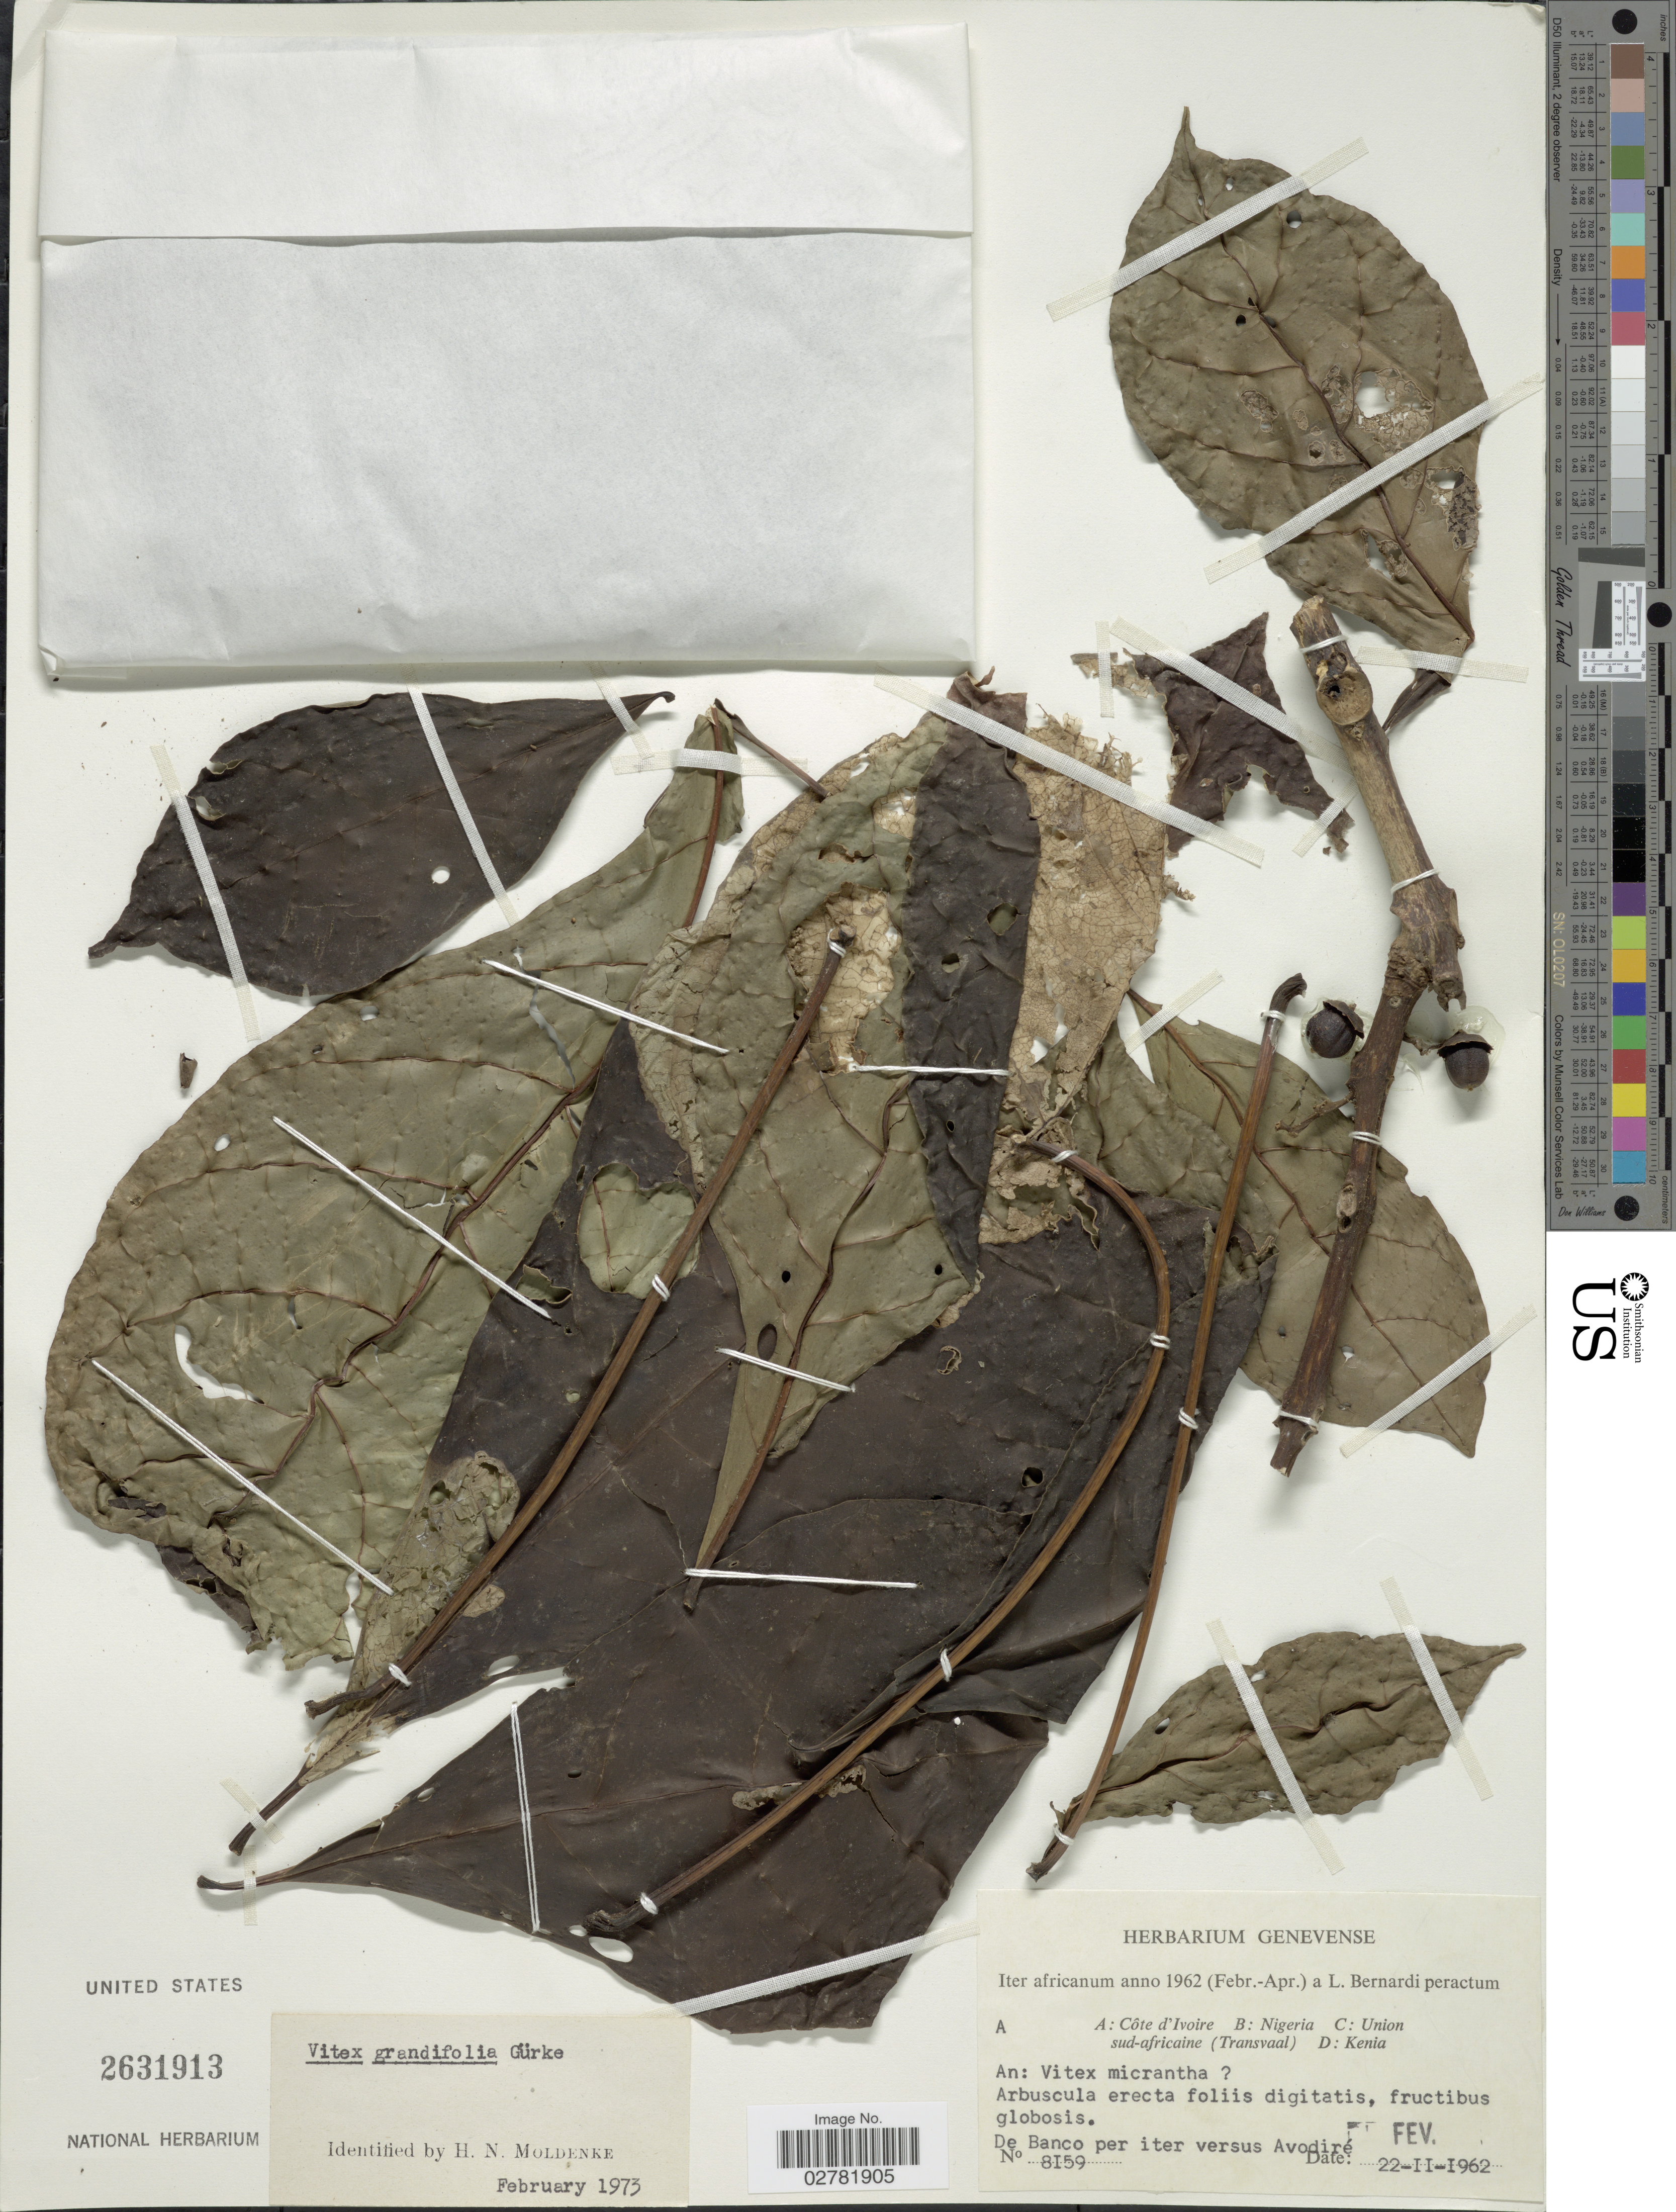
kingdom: Plantae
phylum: Tracheophyta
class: Magnoliopsida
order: Lamiales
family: Lamiaceae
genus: Vitex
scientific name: Vitex grandifolia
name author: Turcz.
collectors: L. Bernardi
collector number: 8159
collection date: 1962-02-22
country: Ivory Coast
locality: Côte d'Ivoire. De Banco per iter versus Avodire.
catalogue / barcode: US 2631913